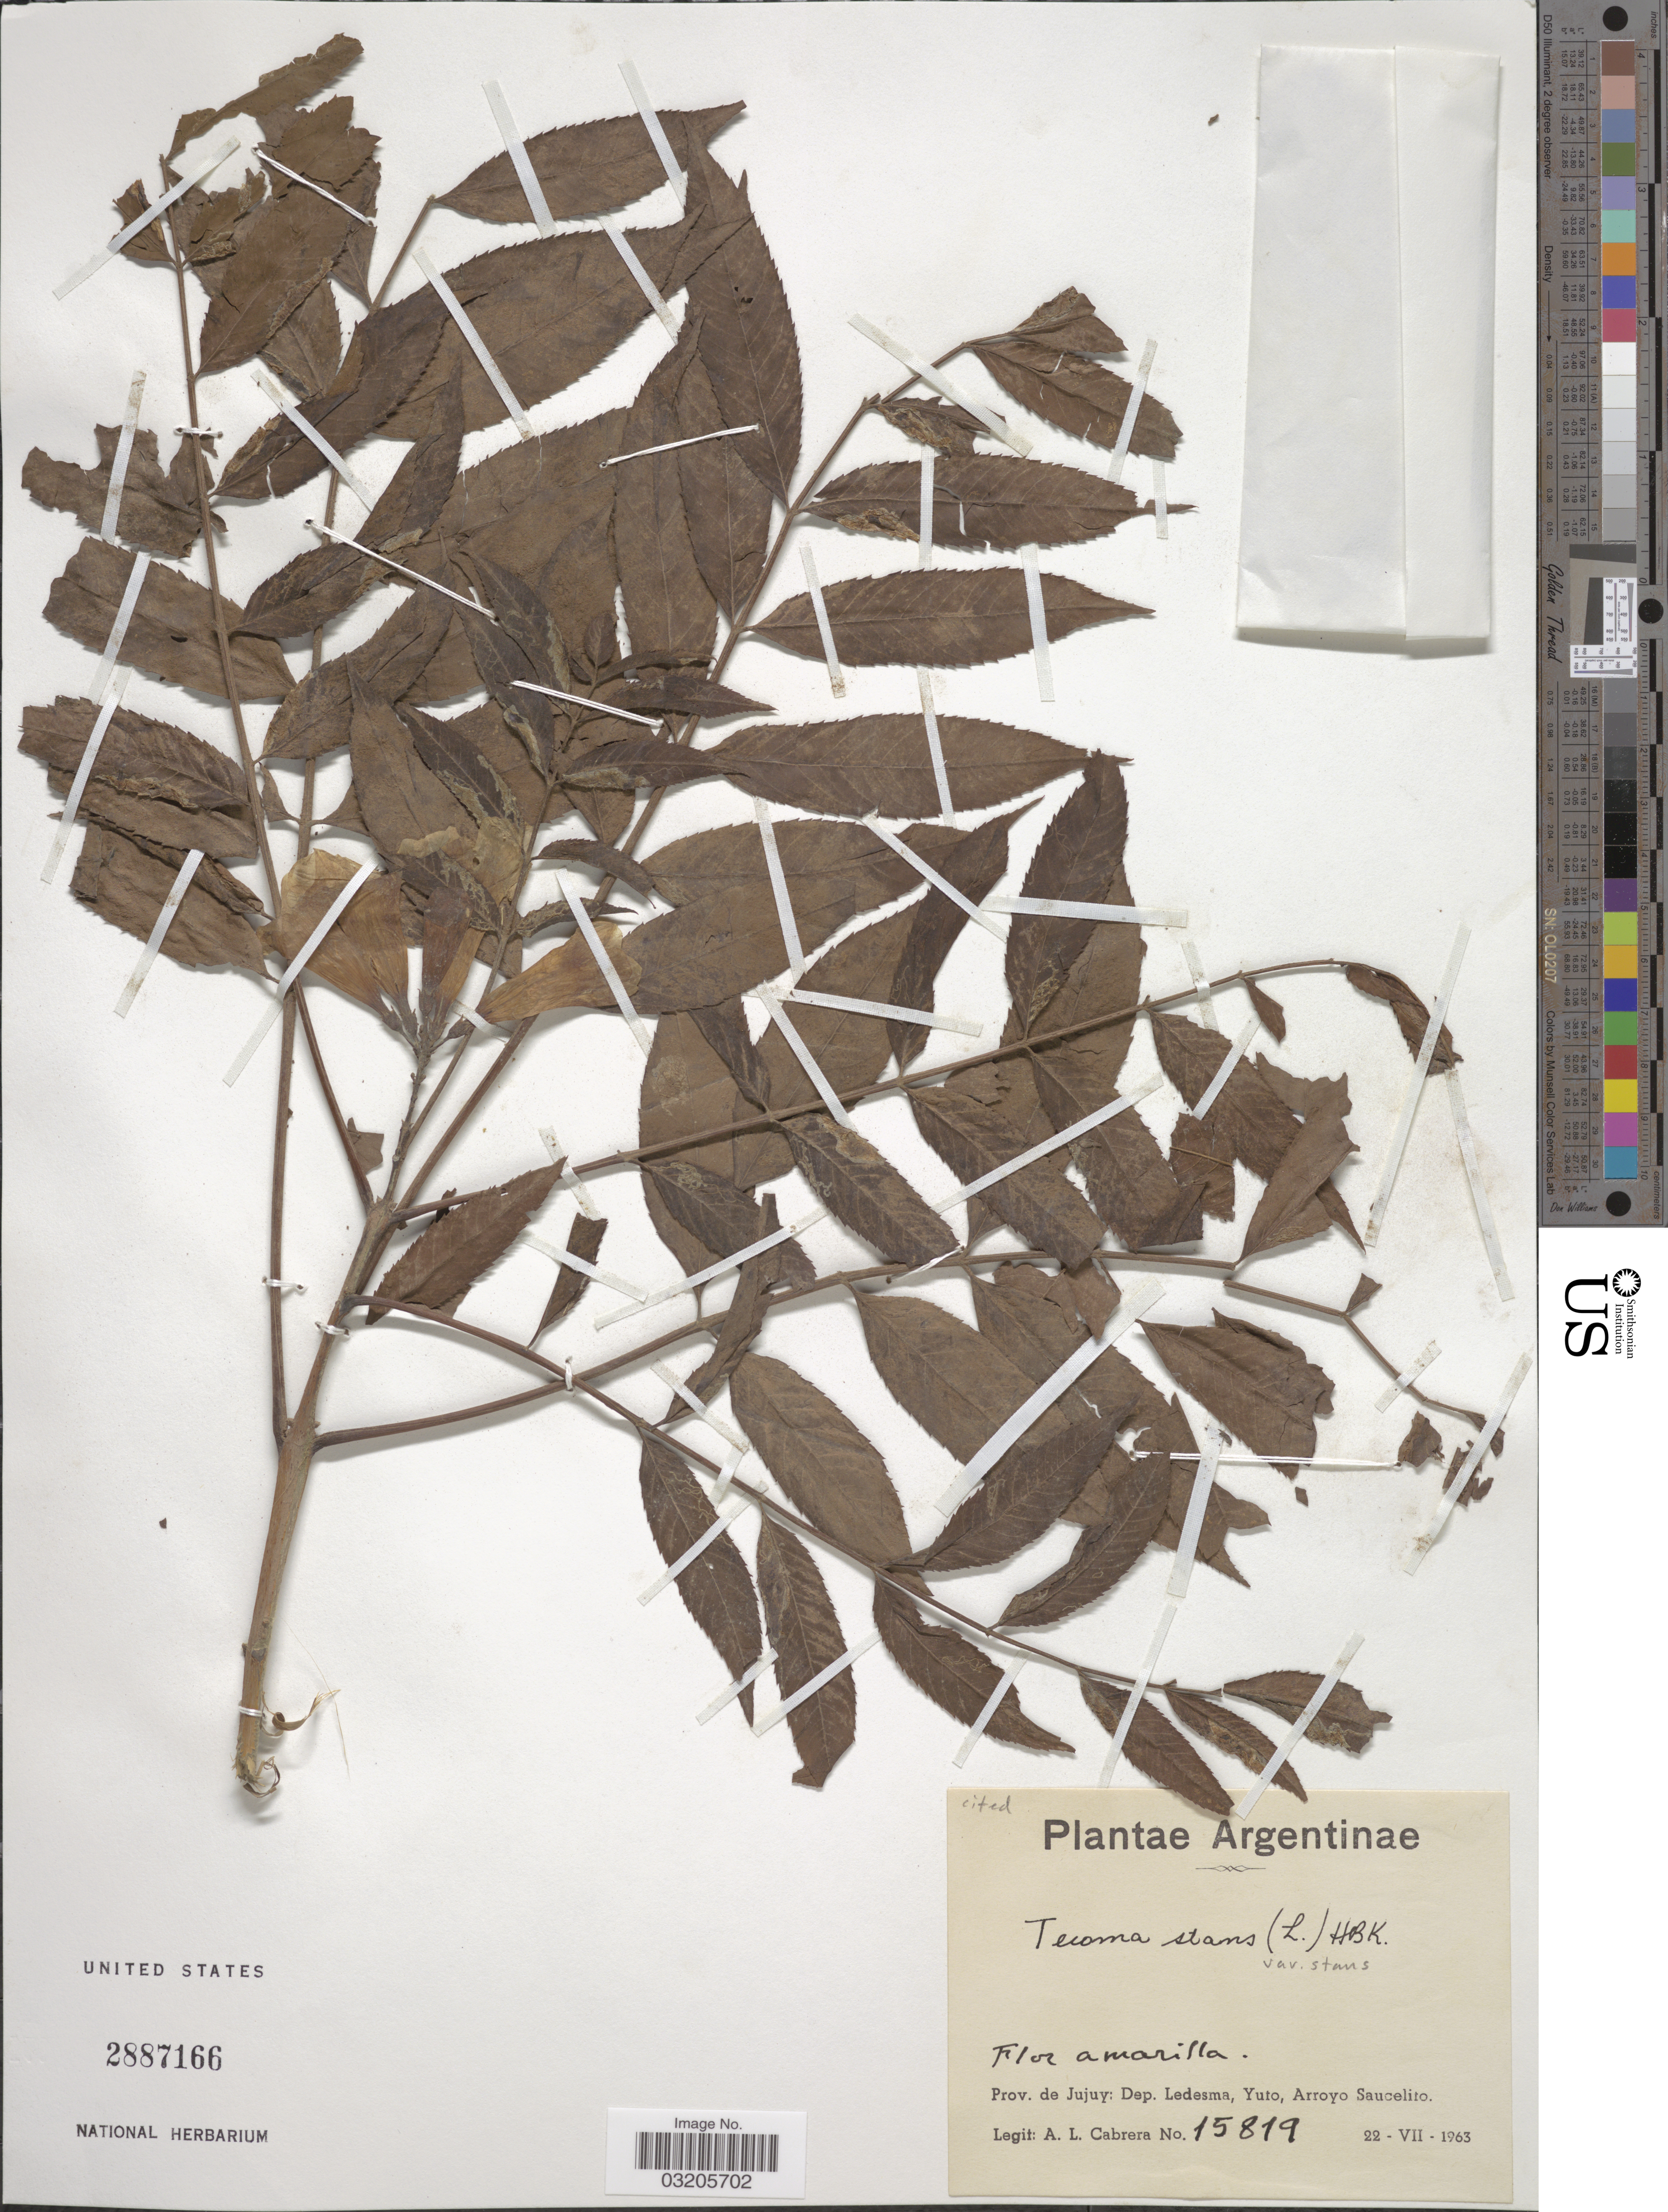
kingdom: Plantae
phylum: Tracheophyta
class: Magnoliopsida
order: Lamiales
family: Bignoniaceae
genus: Tecoma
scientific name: Tecoma stans var. stans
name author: (L.) Juss. ex Kunth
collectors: A. L. Cabrera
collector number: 15819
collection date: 1963-07-22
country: Argentina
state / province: Jujuy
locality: Dep. Ledesma, Yuto, Arroyo Saucelito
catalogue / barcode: US 2887166